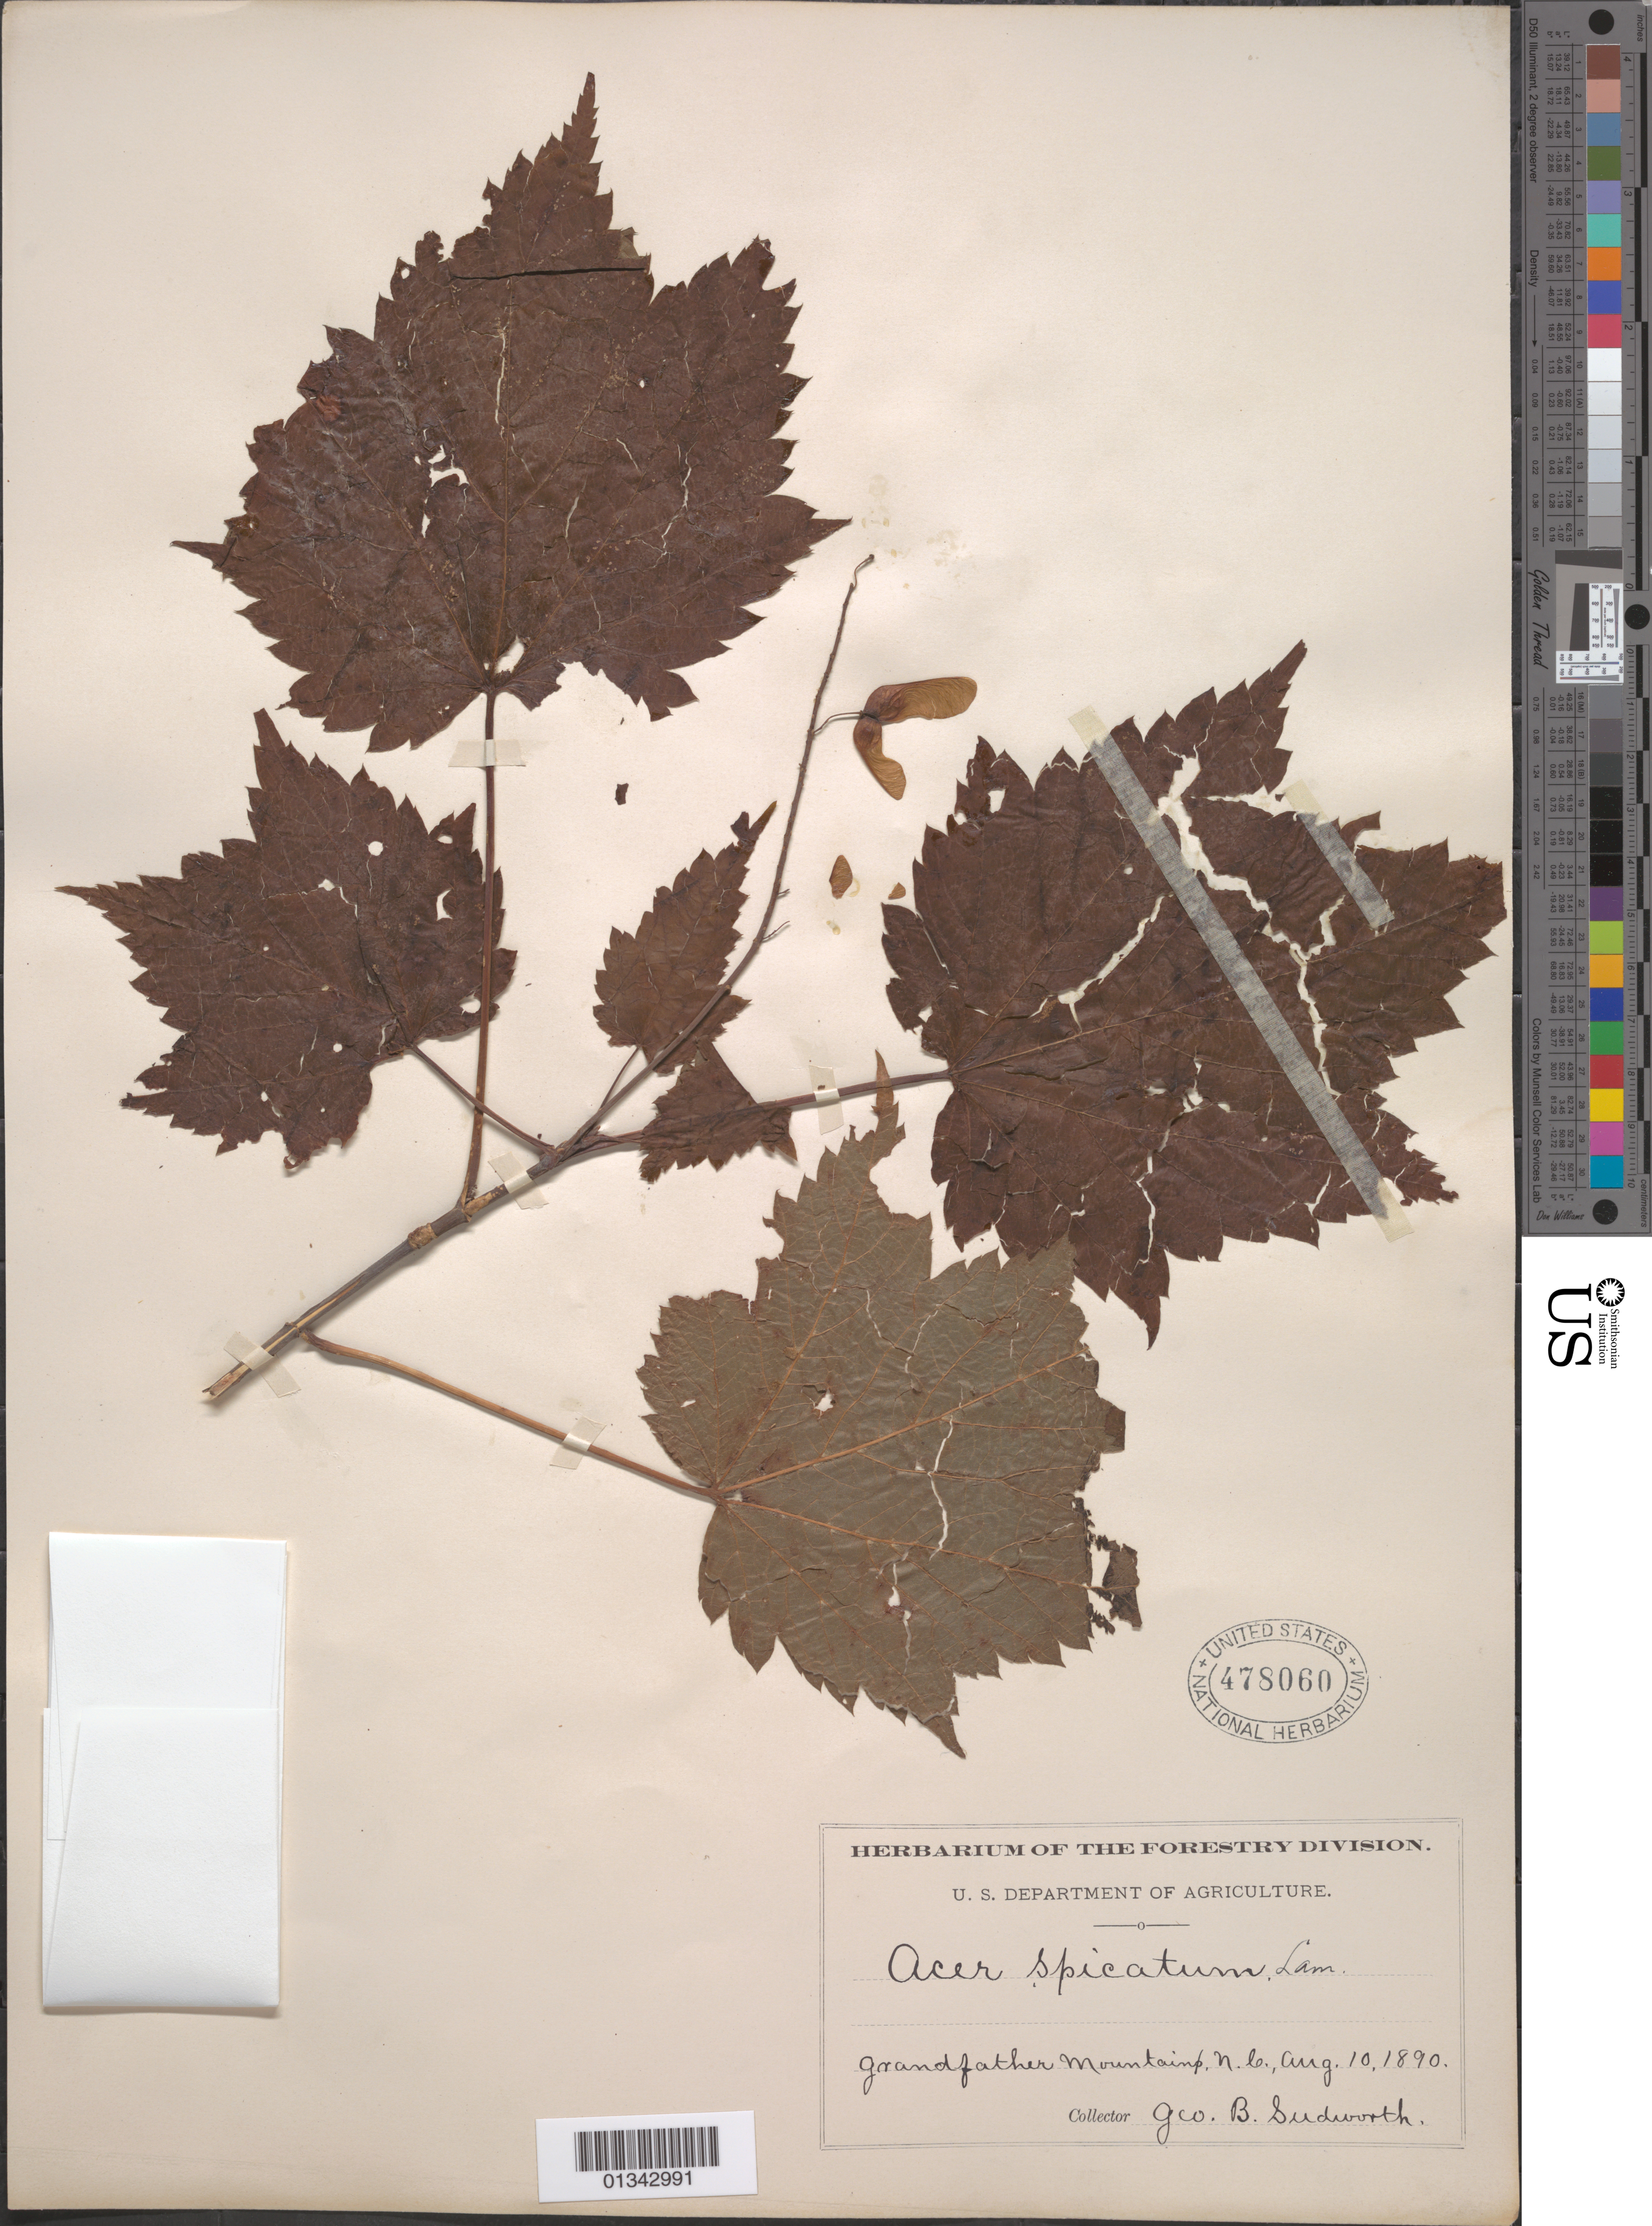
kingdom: Plantae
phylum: Tracheophyta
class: Magnoliopsida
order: Sapindales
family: Sapindaceae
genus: Acer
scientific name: Acer spicatum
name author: Lam.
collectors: G. B. Sudworth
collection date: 1890-08-10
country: United States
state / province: North Carolina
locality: Grandfather Mountain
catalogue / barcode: US 478060